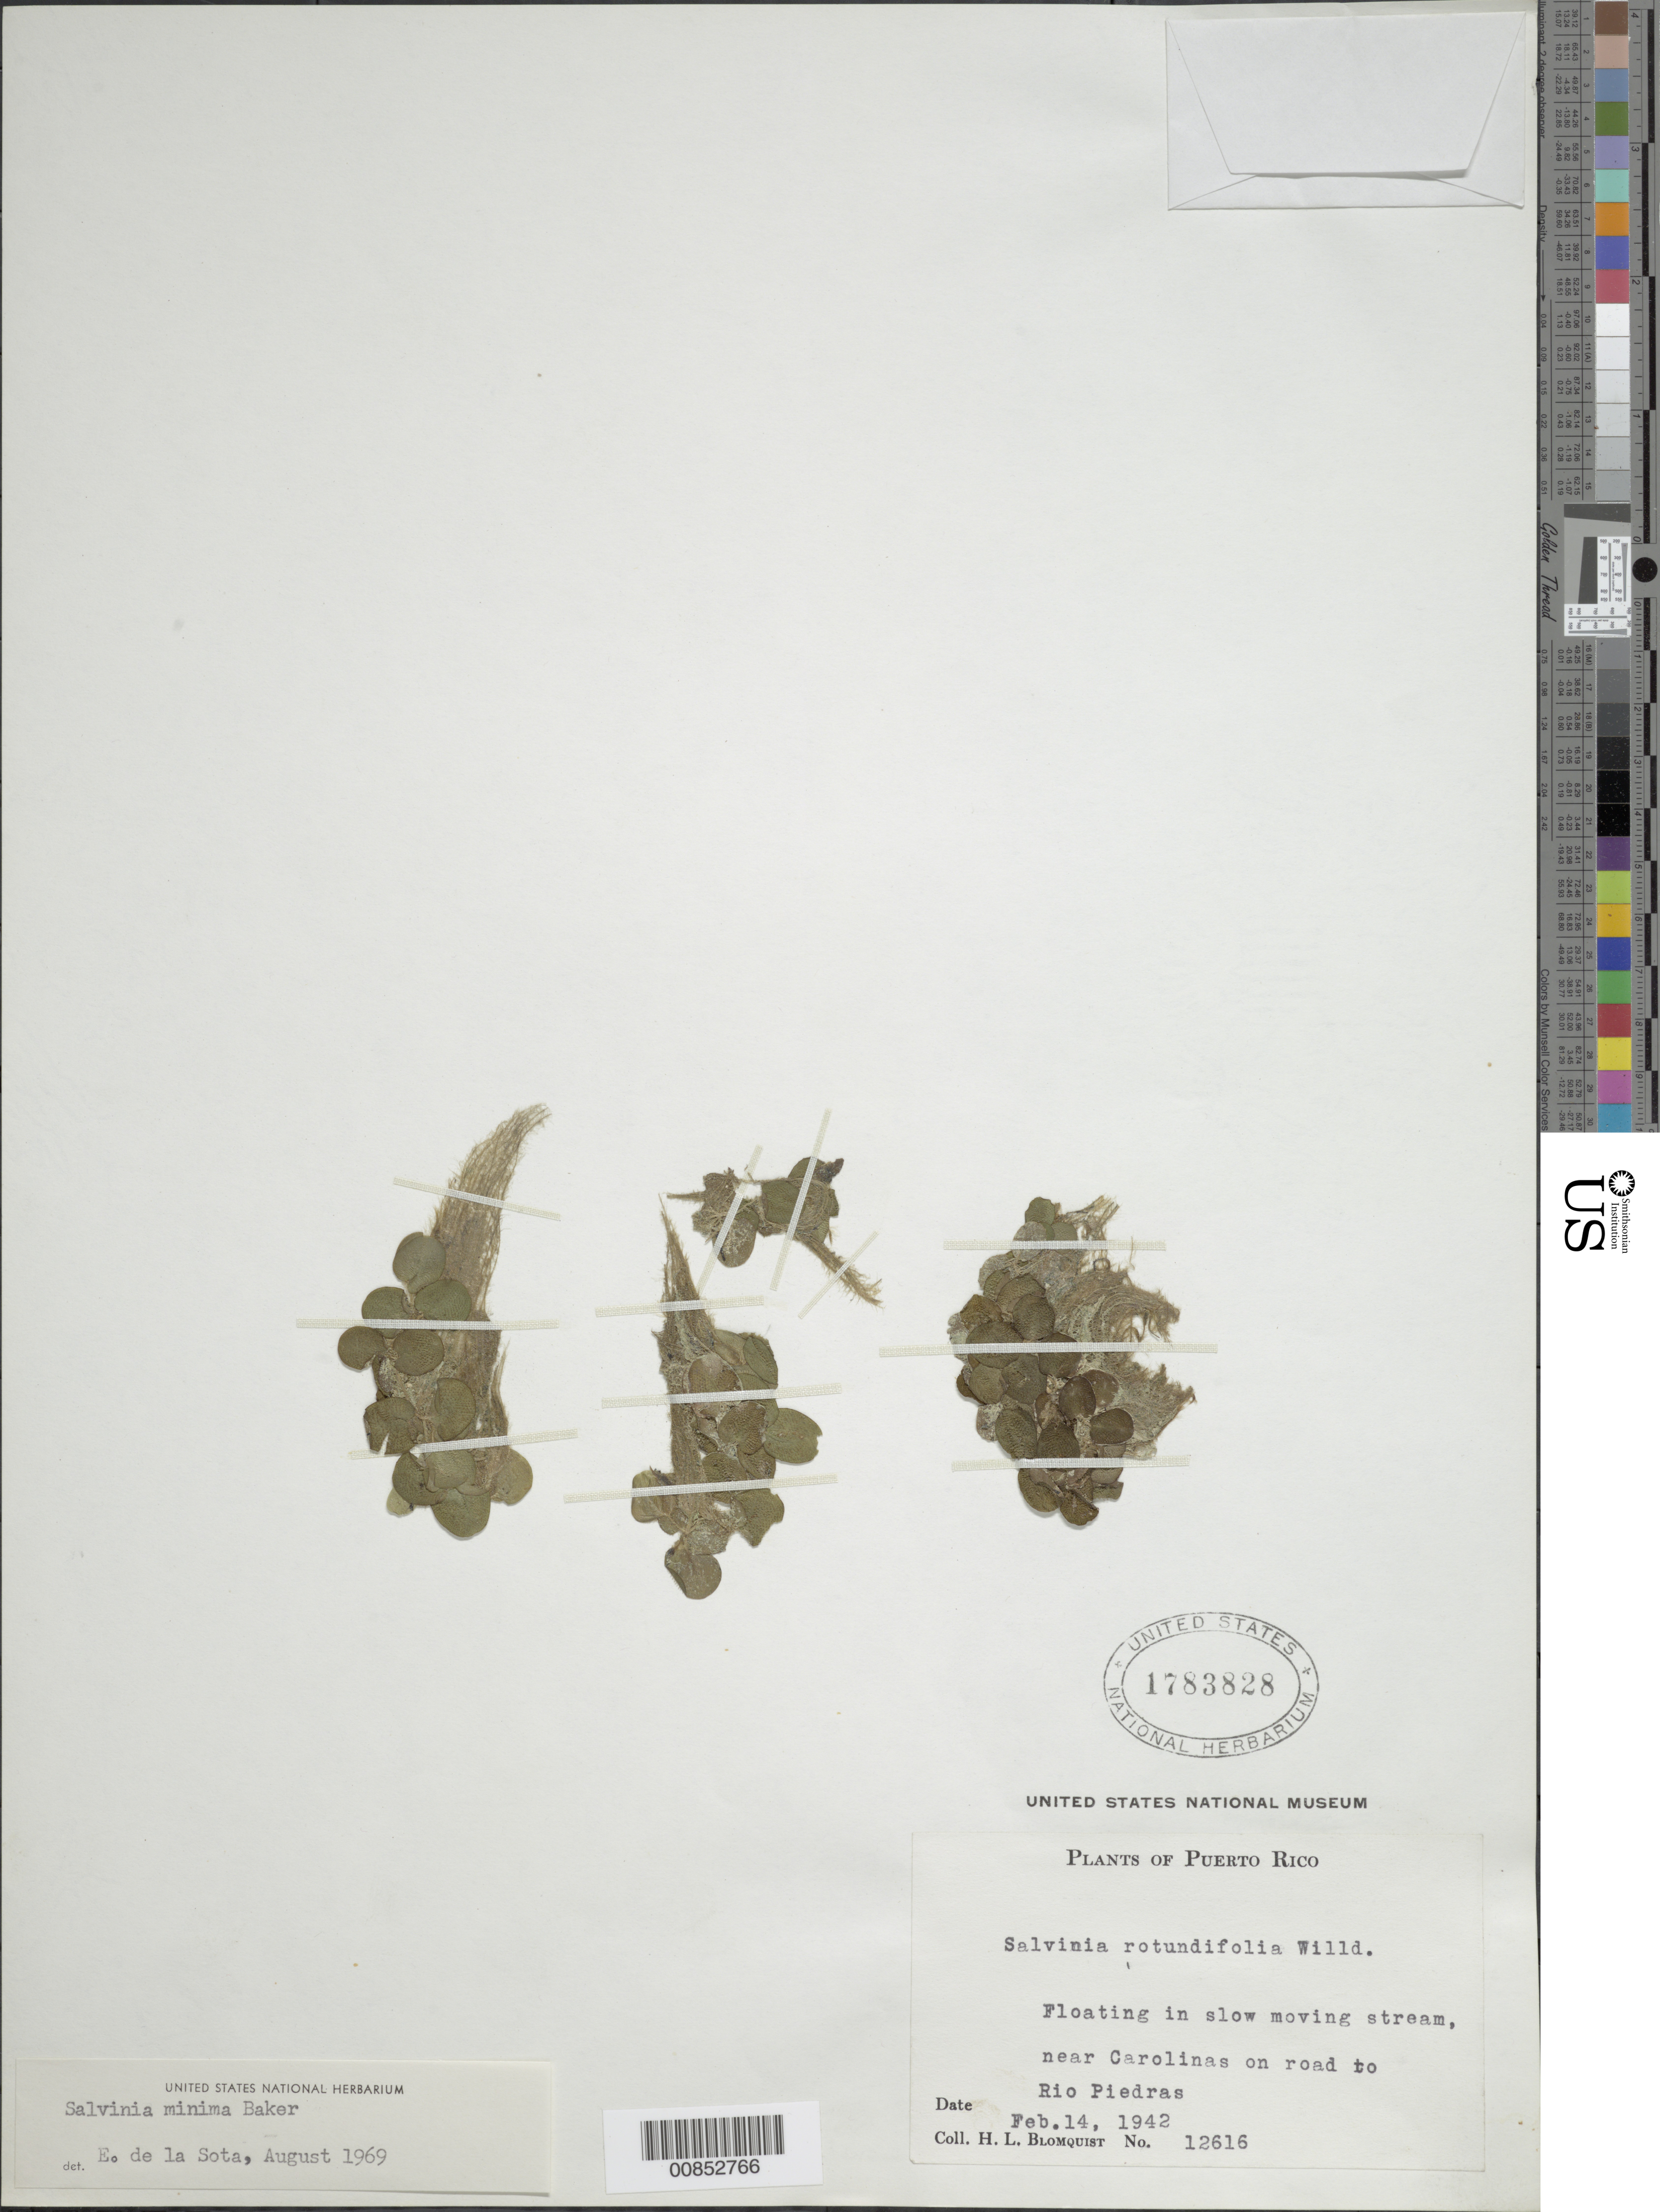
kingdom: Plantae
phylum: Tracheophyta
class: Polypodiopsida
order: Salviniales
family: Salviniaceae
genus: Salvinia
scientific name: Salvinia minima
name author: Baker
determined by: Sota, E.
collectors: H. Blomquist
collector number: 12616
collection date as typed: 14 Feb 1942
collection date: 1942-02-14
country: Puerto Rico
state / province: Carolina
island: Puerto Rico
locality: Carolinas, on road to Río Piedras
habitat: Floating in slow moving stream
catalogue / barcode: US 1783828